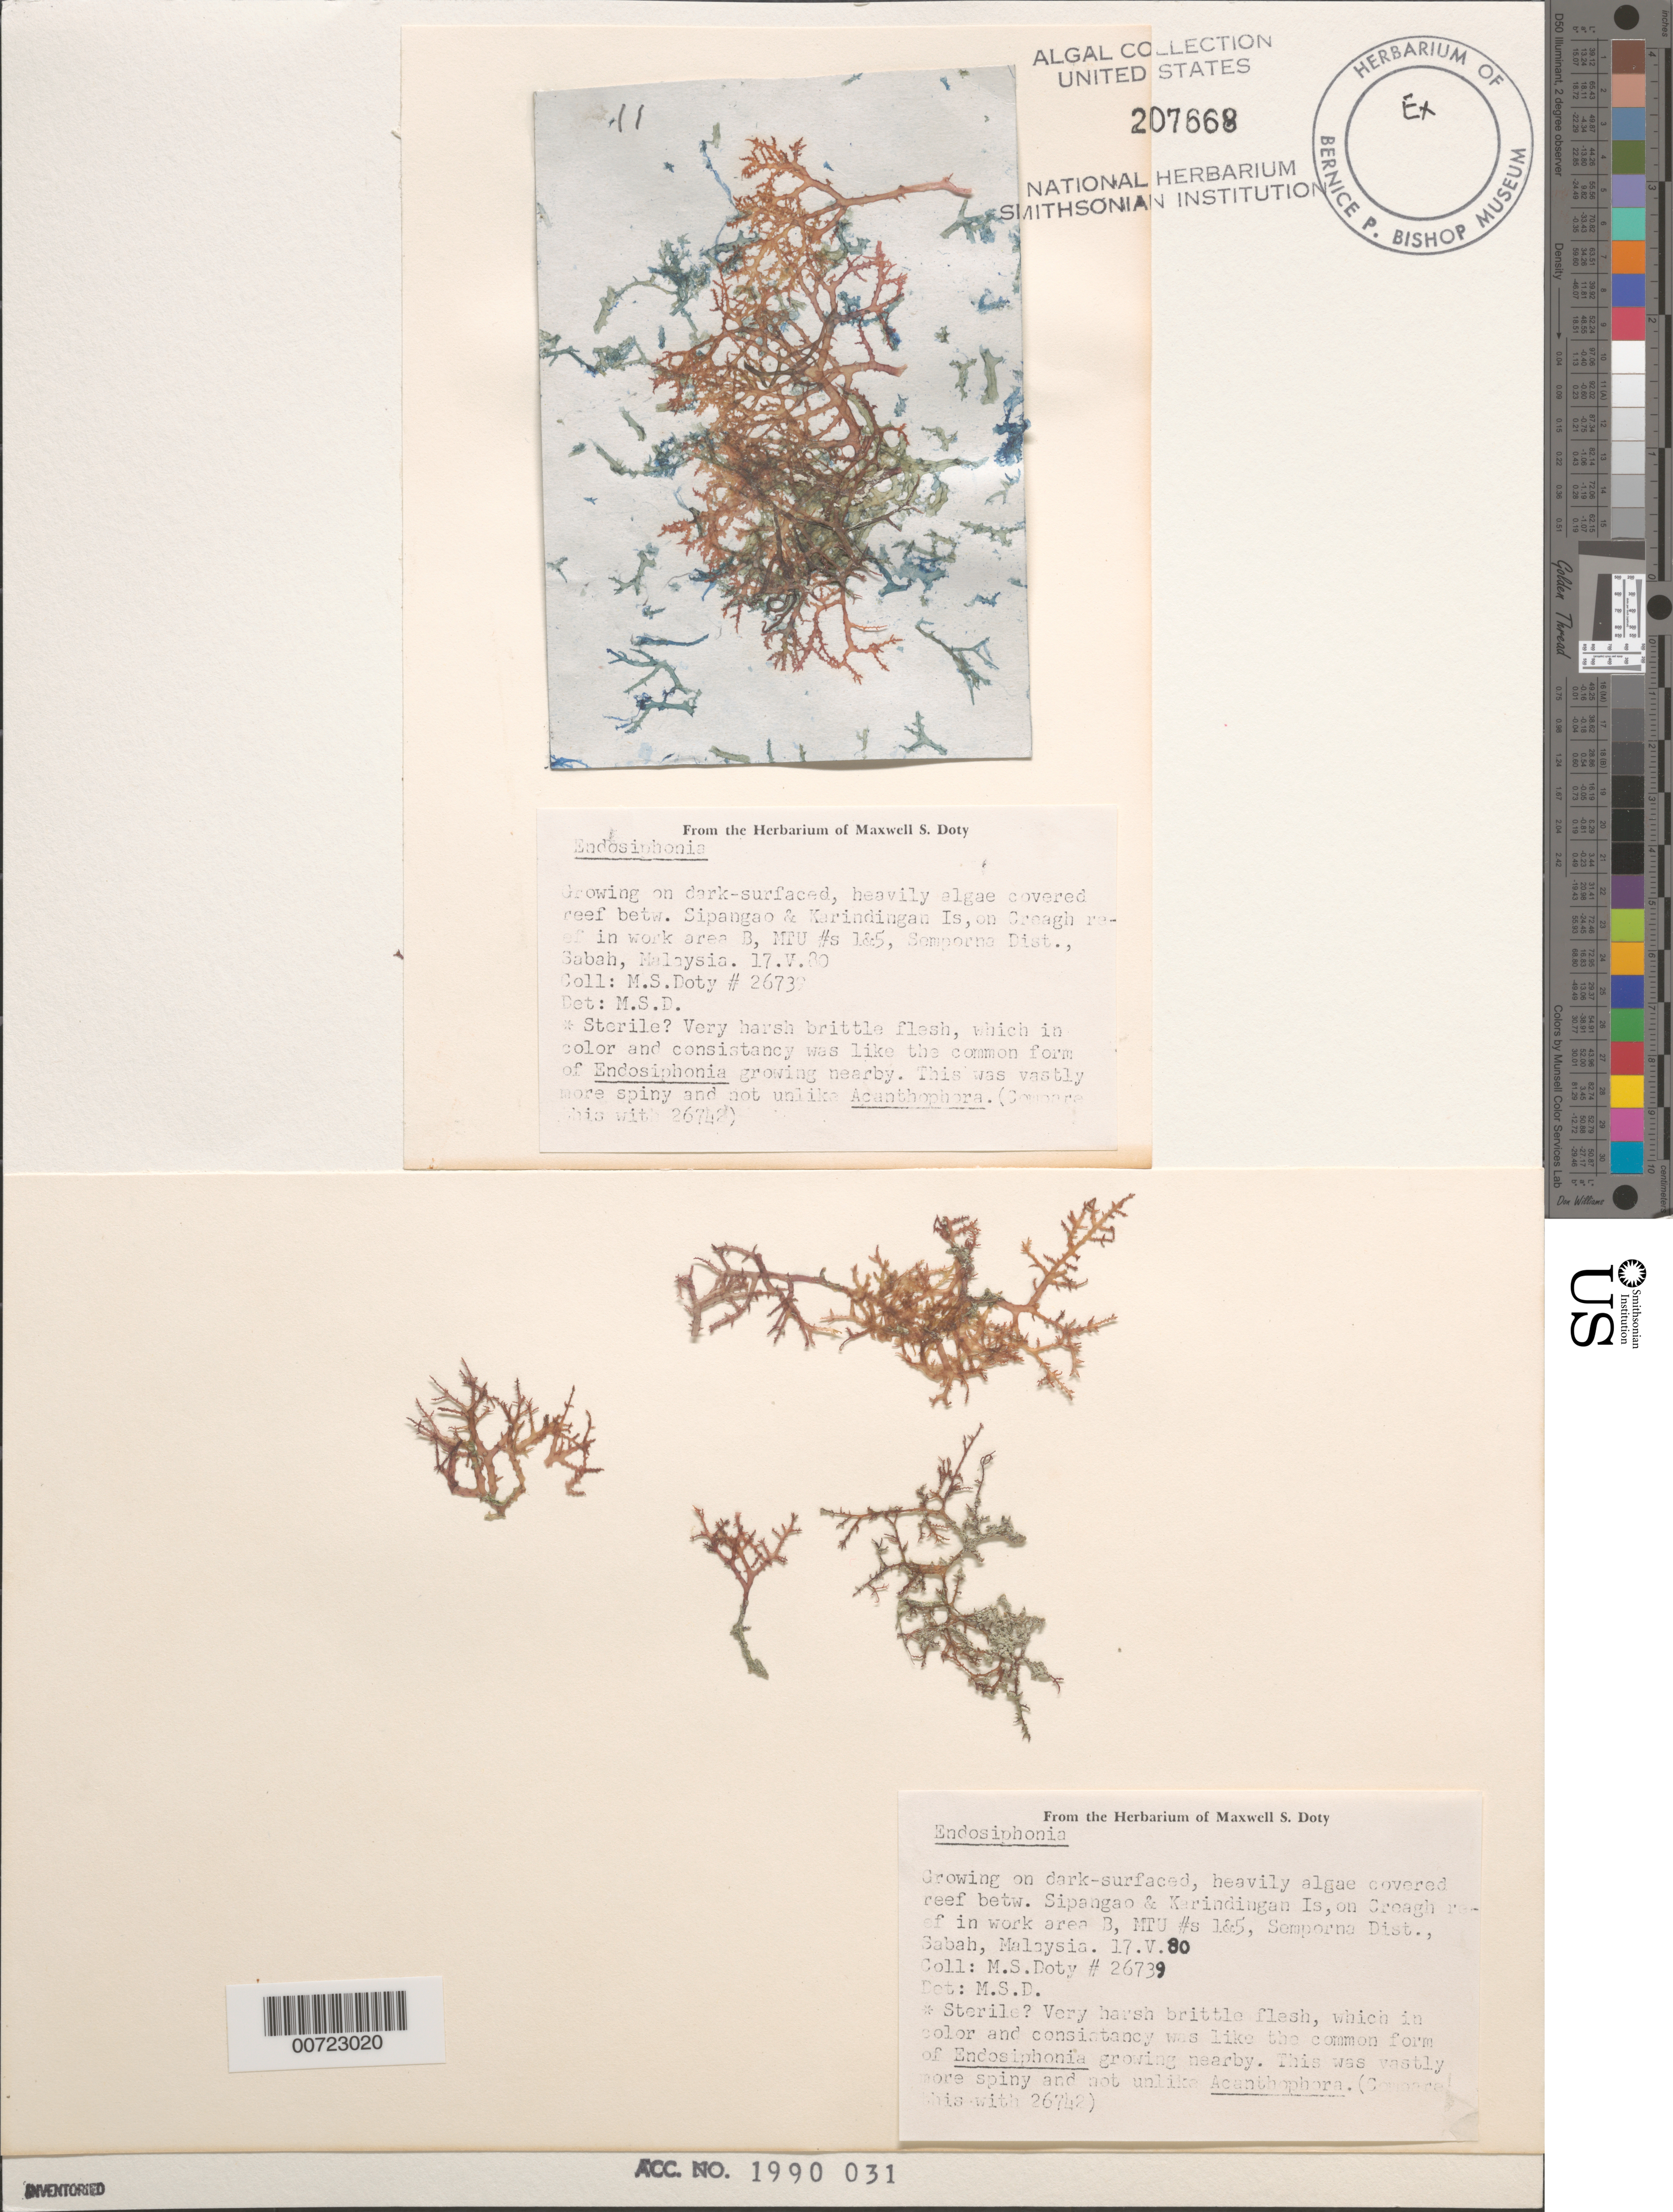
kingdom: Plantae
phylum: Rhodophyta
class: Florideophyceae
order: Ceramiales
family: Rhodomelaceae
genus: Endosiphonia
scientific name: Endosiphonia sp.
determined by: Doty, M. S.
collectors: M. S. Doty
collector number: MSD 26739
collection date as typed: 17 May 1980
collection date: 1980-05-17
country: Malaysia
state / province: Sabah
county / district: Semporna District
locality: Creagh Reef between Sipangao and Karindingan Island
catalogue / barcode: US 207668